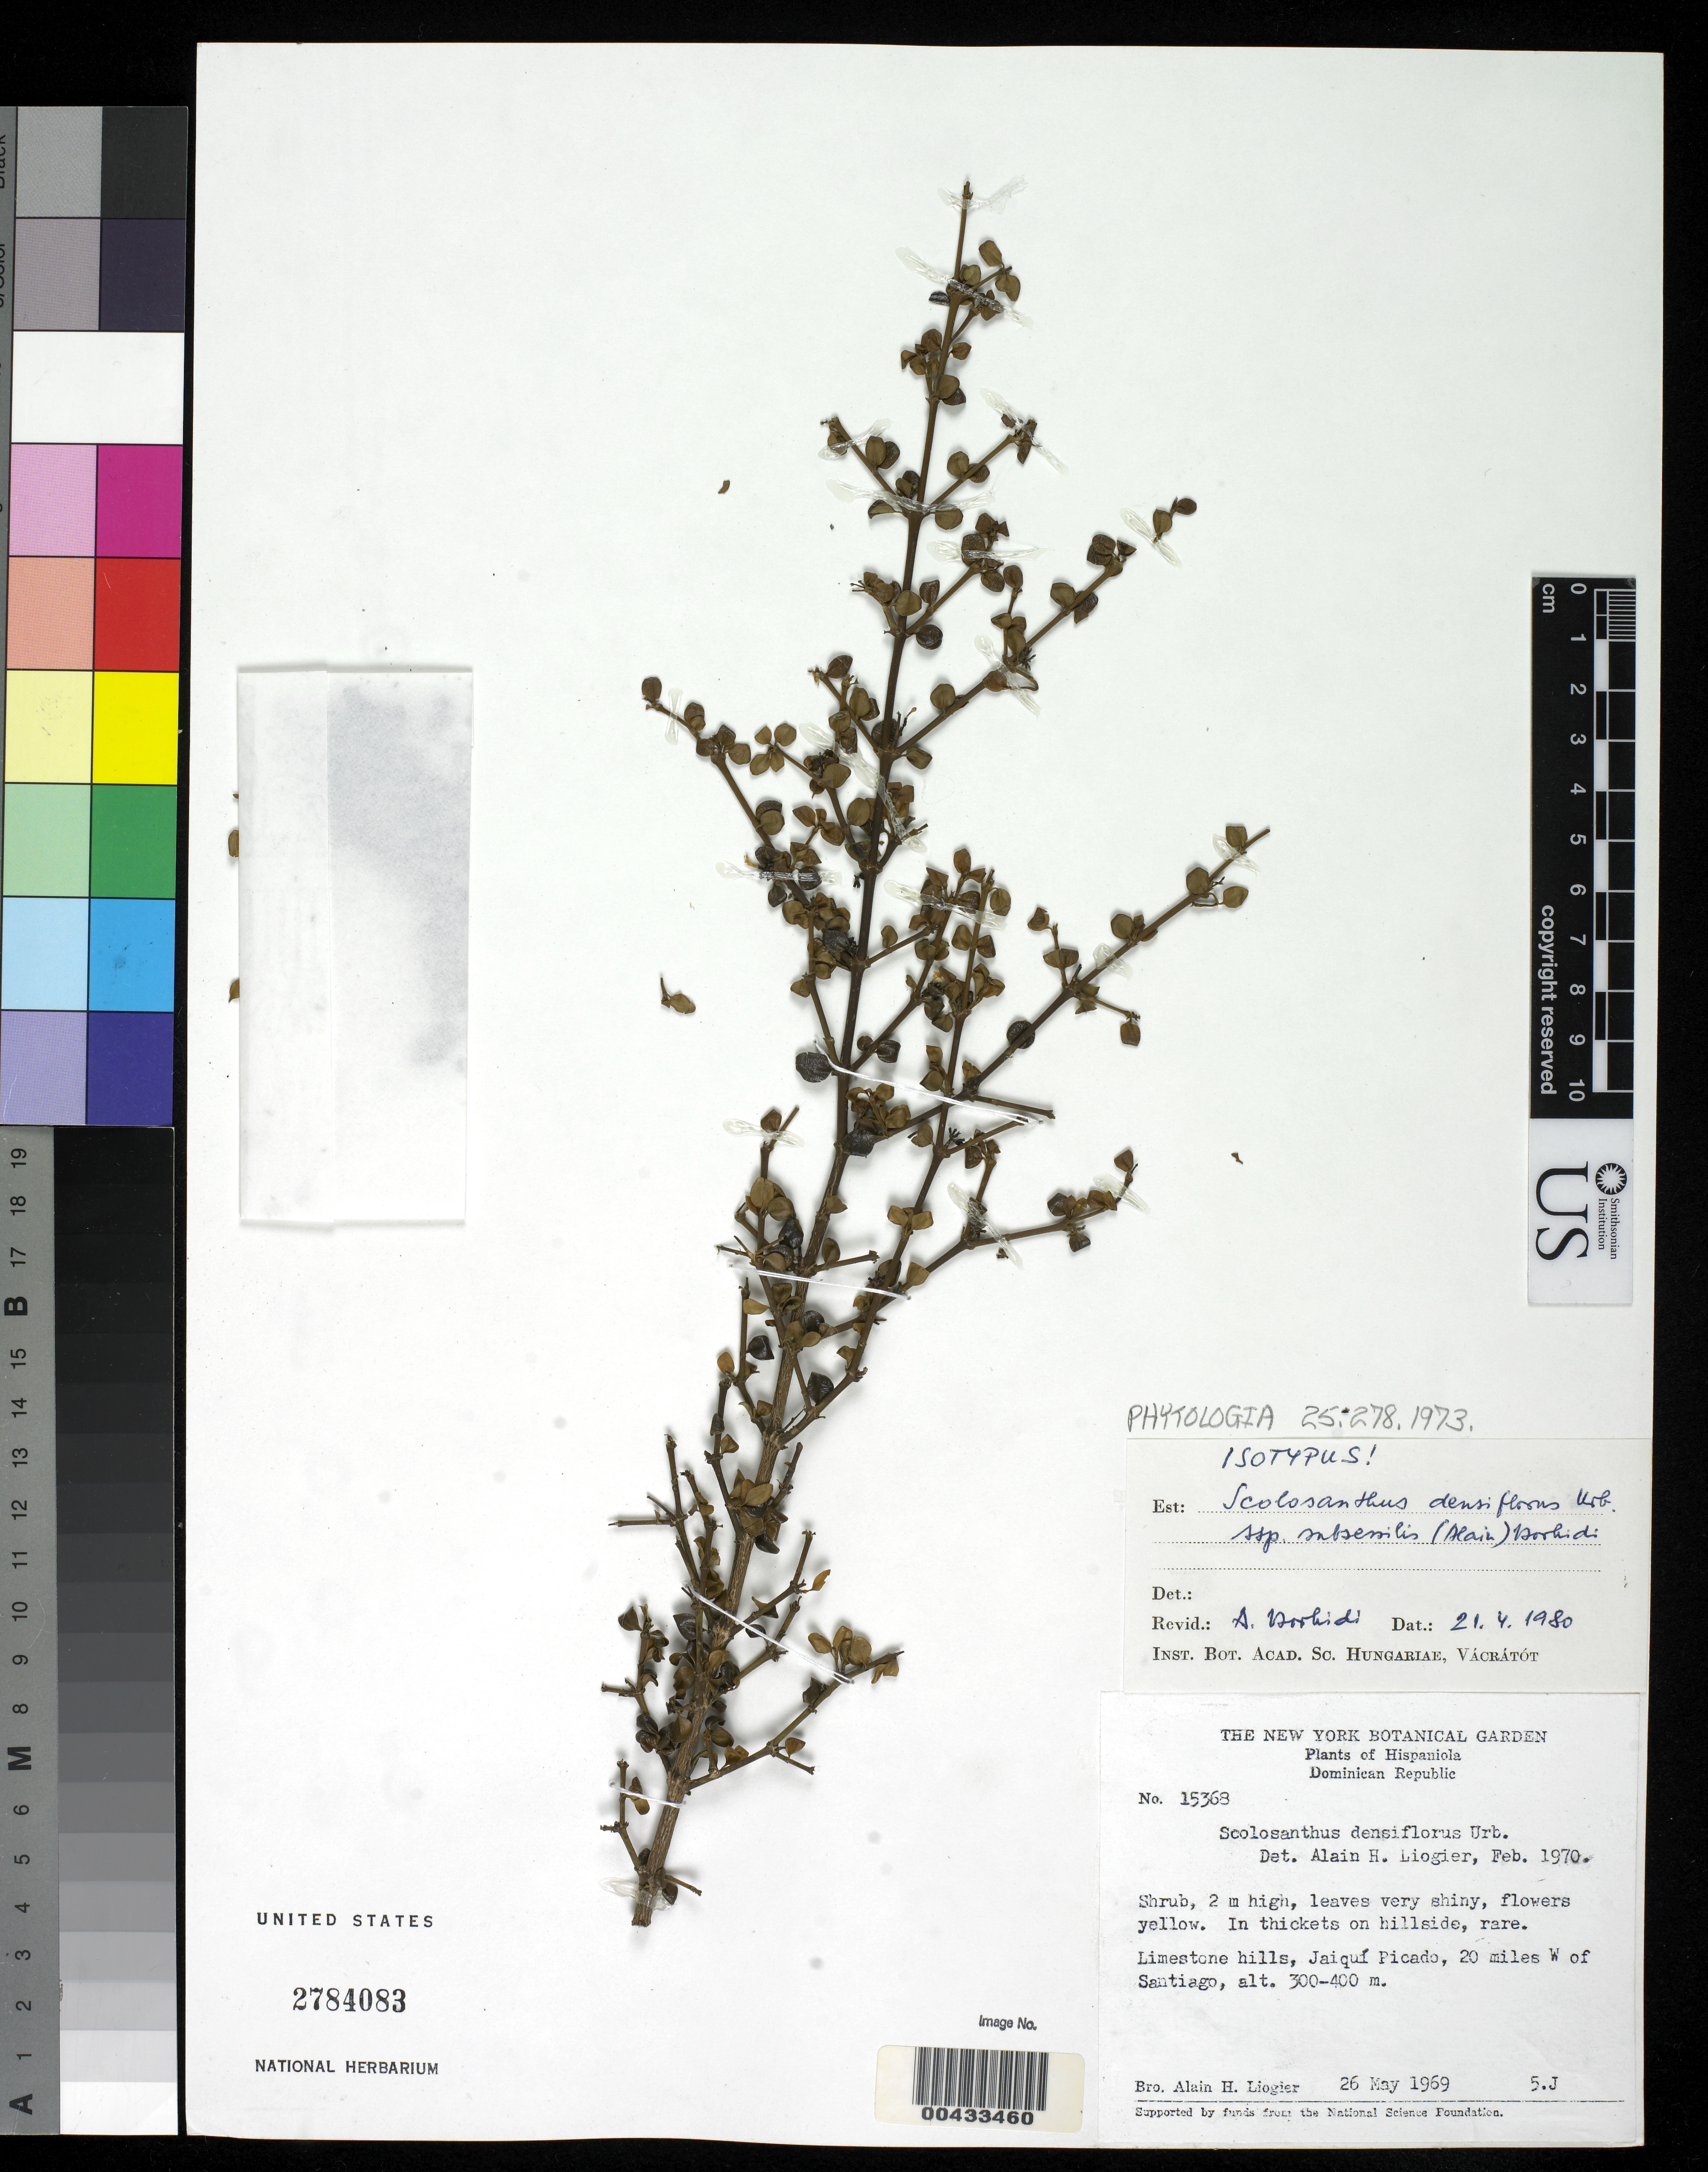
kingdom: Plantae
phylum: Tracheophyta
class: Magnoliopsida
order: Gentianales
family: Rubiaceae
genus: Scolosanthus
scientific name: Scolosanthus subsessilis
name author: Alain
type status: Isotype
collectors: A. H. Liogier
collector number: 15368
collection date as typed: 26 May 1969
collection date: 1969-05-26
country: Dominican Republic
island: Hispaniola Island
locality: Jaiqui Picado, 20 Picado, mi W of Santiago.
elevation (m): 300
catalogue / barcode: US 2784083